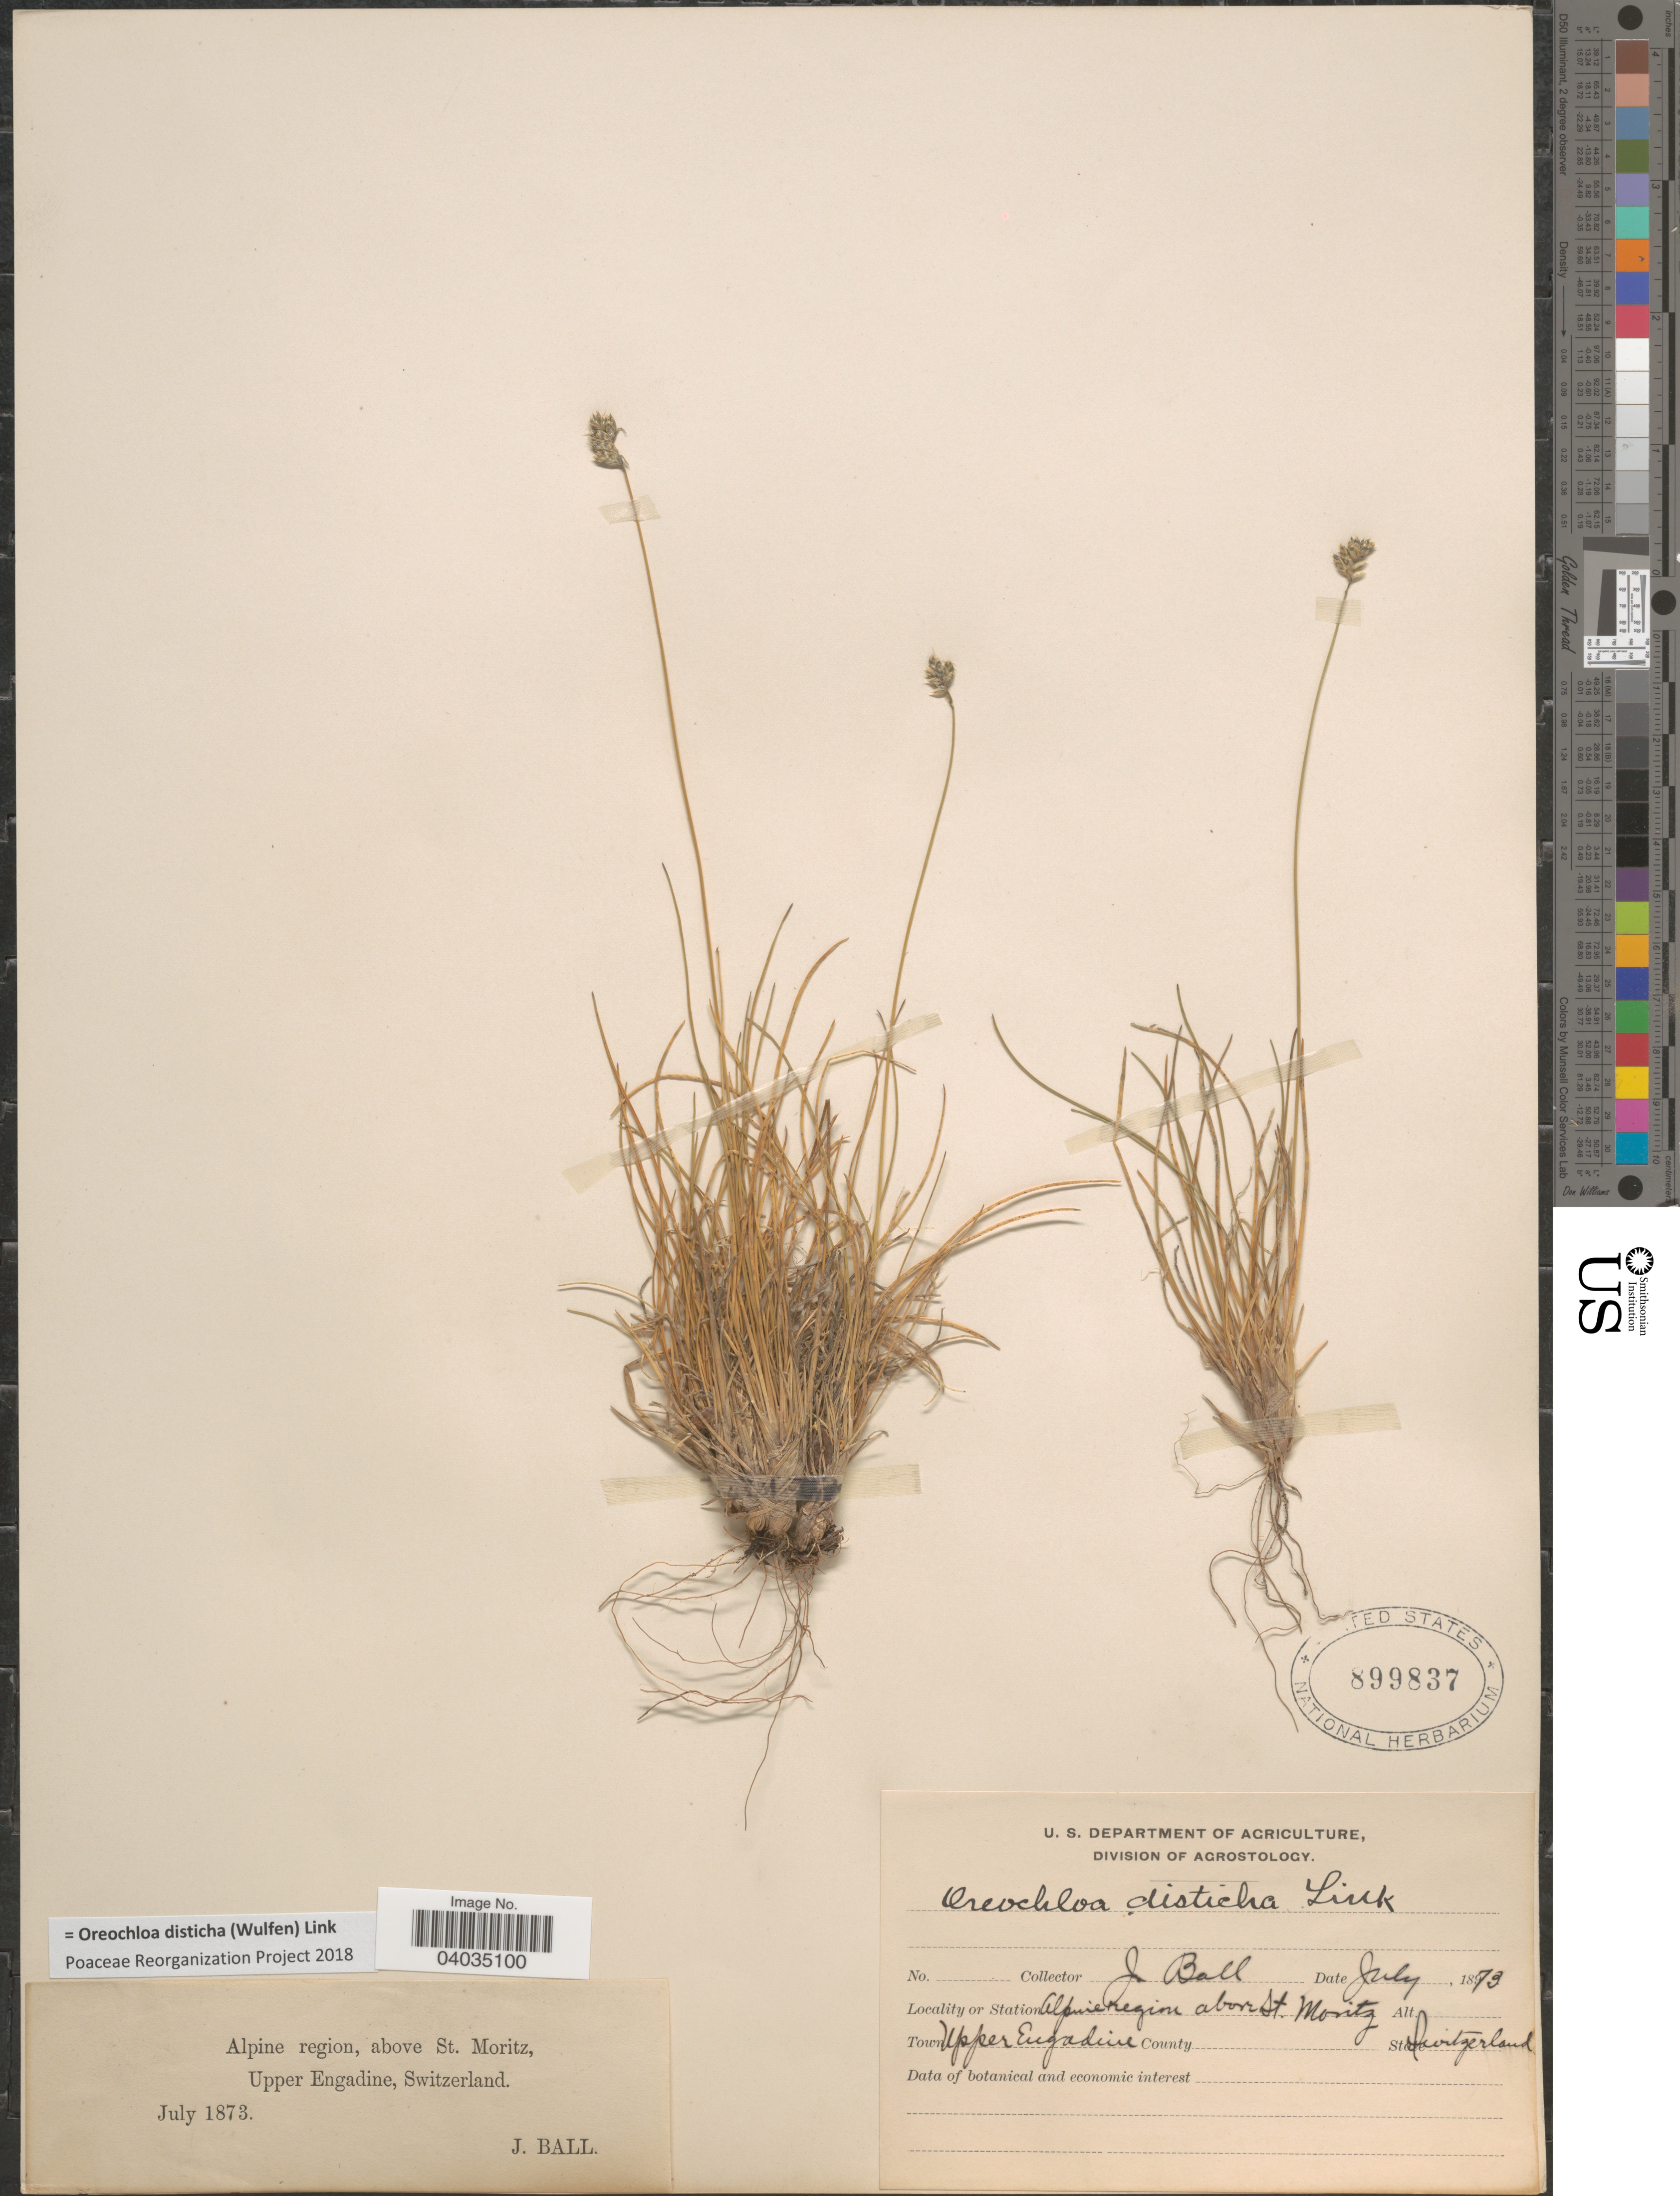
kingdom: Plantae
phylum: Tracheophyta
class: Liliopsida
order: Poales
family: Poaceae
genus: Oreochloa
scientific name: Oreochloa disticha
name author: (Wulfen) Link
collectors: J. Ball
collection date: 1873-07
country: Switzerland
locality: Alpine region, above St. Moritz, Upper Engadine.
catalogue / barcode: US 899837